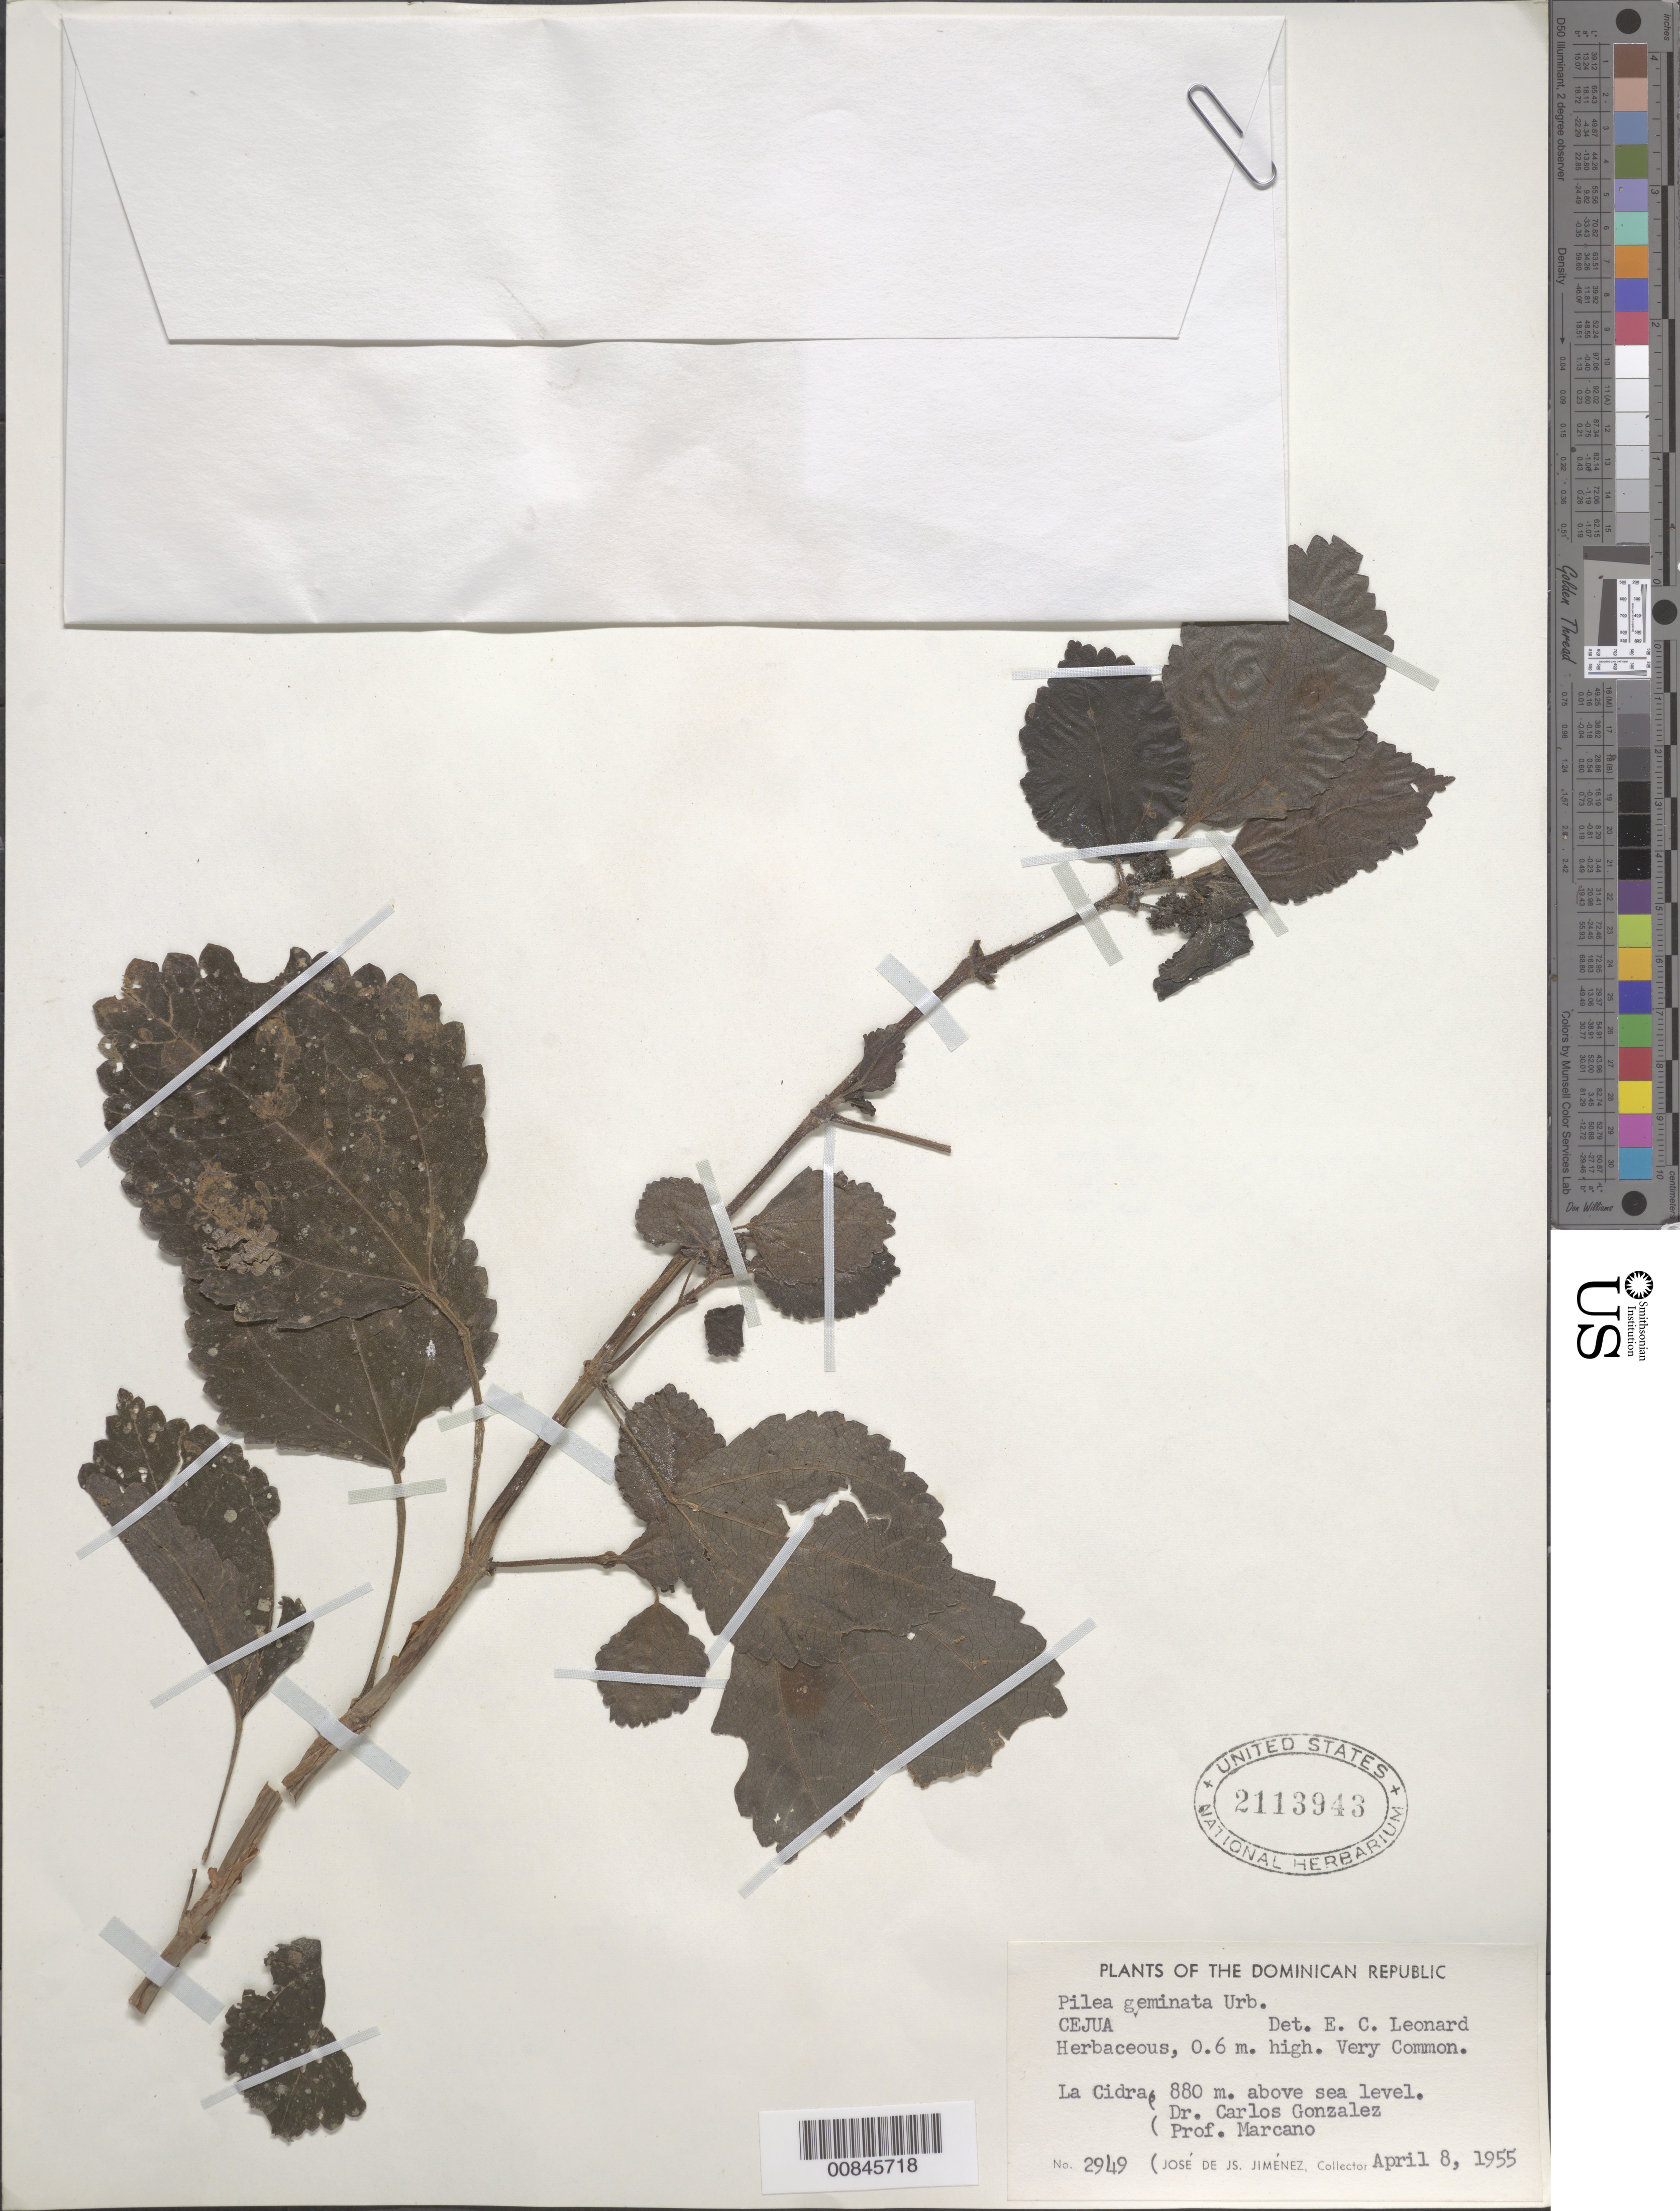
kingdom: Plantae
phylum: Tracheophyta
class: Magnoliopsida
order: Rosales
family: Urticaceae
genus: Pilea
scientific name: Pilea geminata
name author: Urb.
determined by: Leonard, Emery C., (US)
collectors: J. J. Jiménez, C. Gonzalez & E. J. Marcano F.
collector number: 2949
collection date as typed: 08 Apr 1955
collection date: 1955-04-08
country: Dominican Republic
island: Hispaniola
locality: La Cidra.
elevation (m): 880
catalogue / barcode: US 2113943